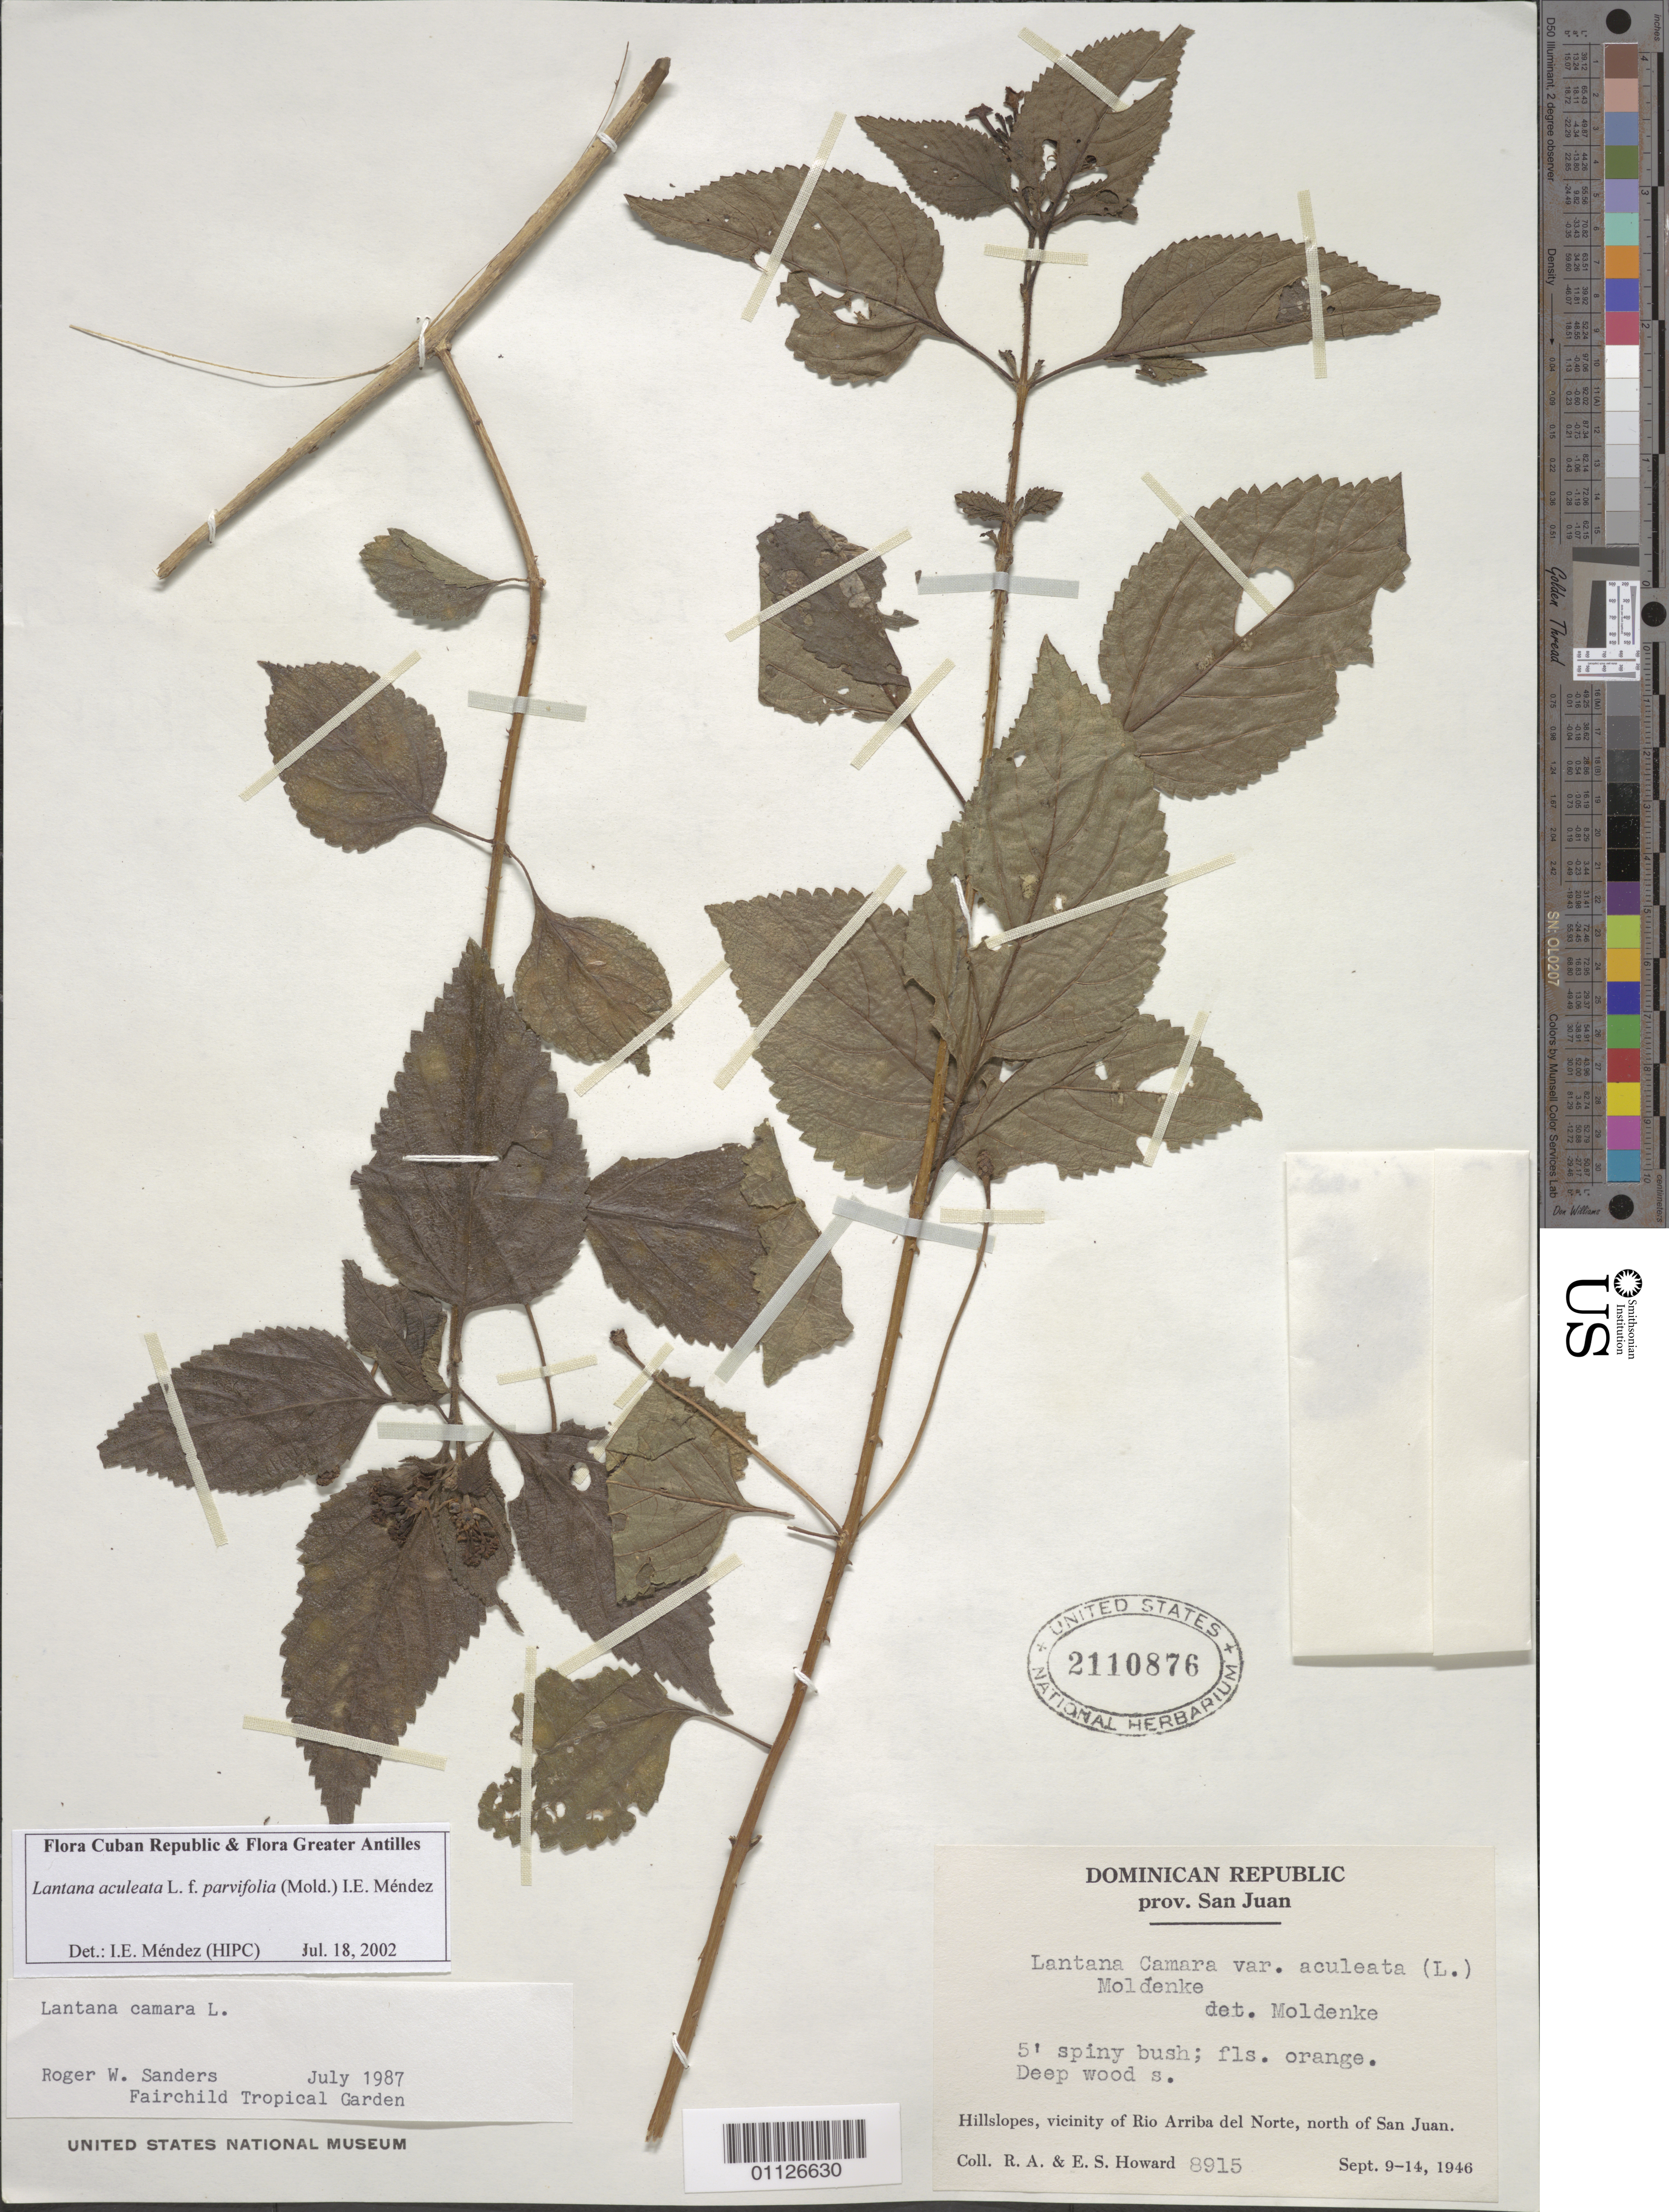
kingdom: Plantae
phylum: Tracheophyta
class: Magnoliopsida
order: Lamiales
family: Verbenaceae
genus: Lantana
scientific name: Lantana aculeata f. parvifolia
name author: (Moldenke ex D.N. Gibson) I.E. Méndez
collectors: R. A. Howard & E. S. Howard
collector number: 8915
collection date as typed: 09 Sep 1946 to 14 Sep 1946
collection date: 1946-09-09/1946-09-14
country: Dominican Republic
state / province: San Juan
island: Hispaniola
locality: Hillslopes, vicinity of Río Arriba del Norte, N of San Juan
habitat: deep woods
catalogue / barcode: US 2110876